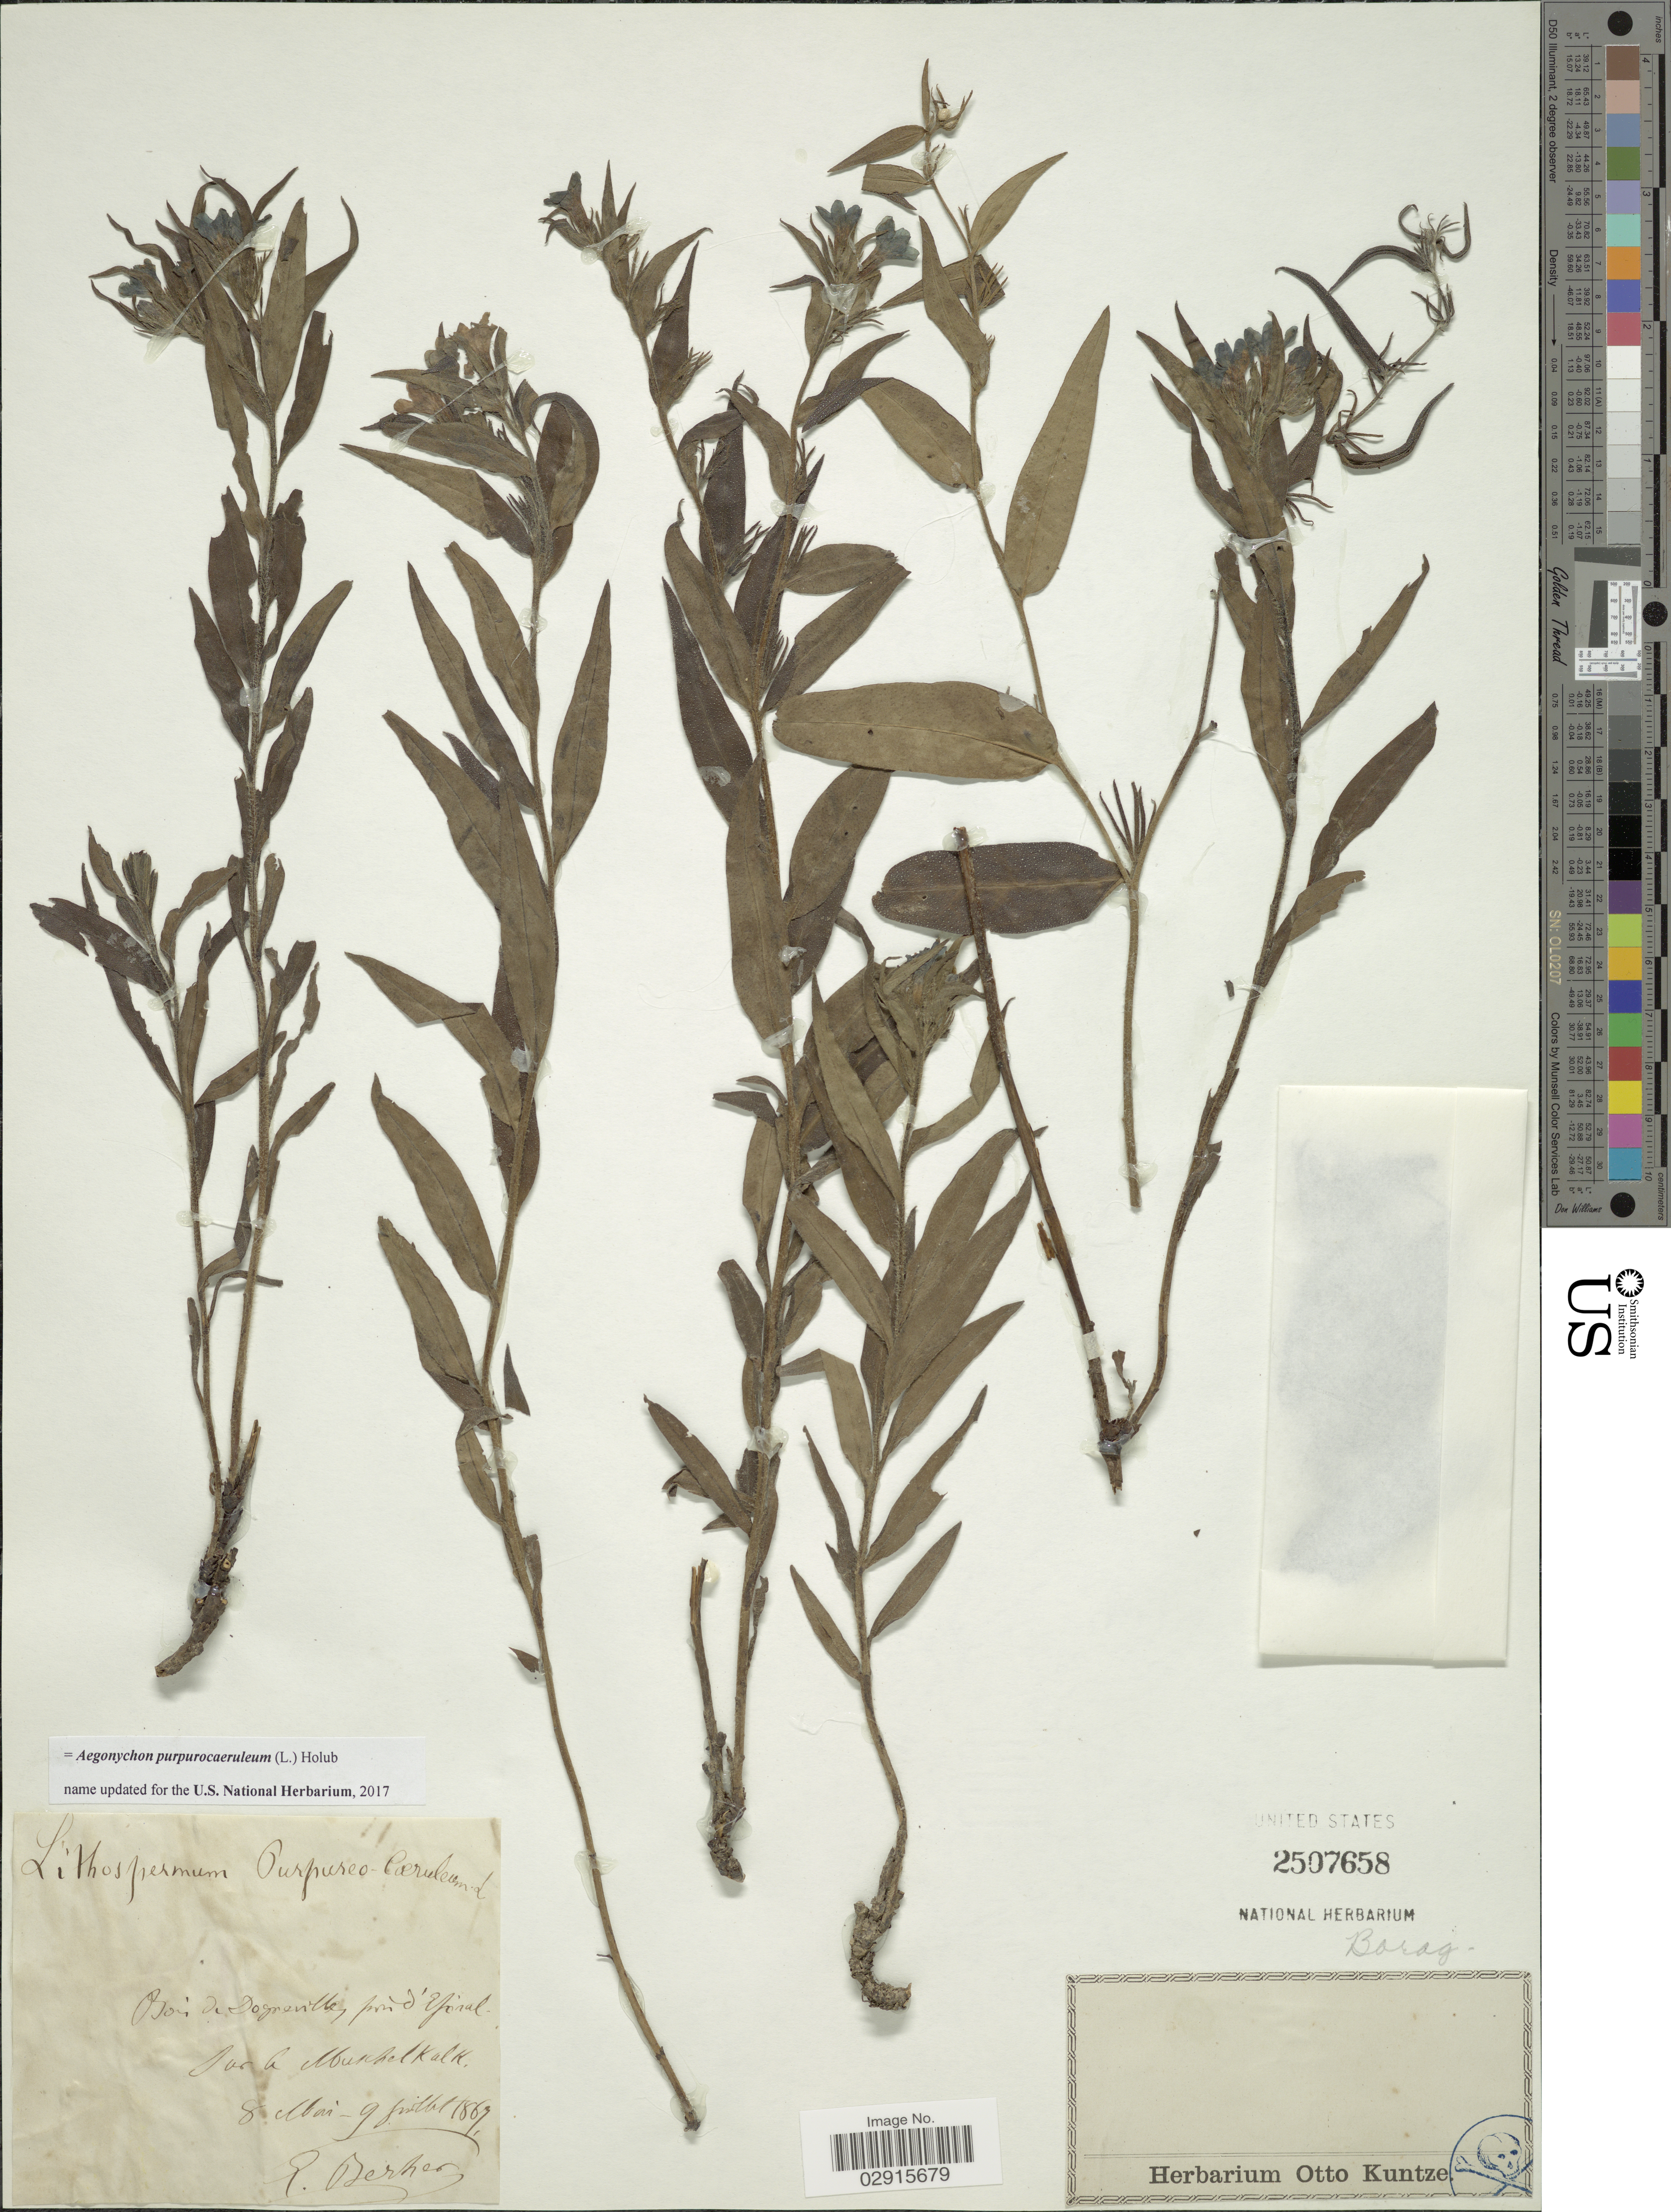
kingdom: Plantae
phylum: Tracheophyta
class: Magnoliopsida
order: Boraginales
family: Boraginaceae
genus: Aegonychon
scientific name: Aegonychon purpurocaeruleum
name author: (L.) Holub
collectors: E. Berher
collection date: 1867-05-08/1867-07-09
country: France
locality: Bois de Dogneville près d'Epinal. Sur le Murbekalk. [interpreted]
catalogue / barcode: US 2507658